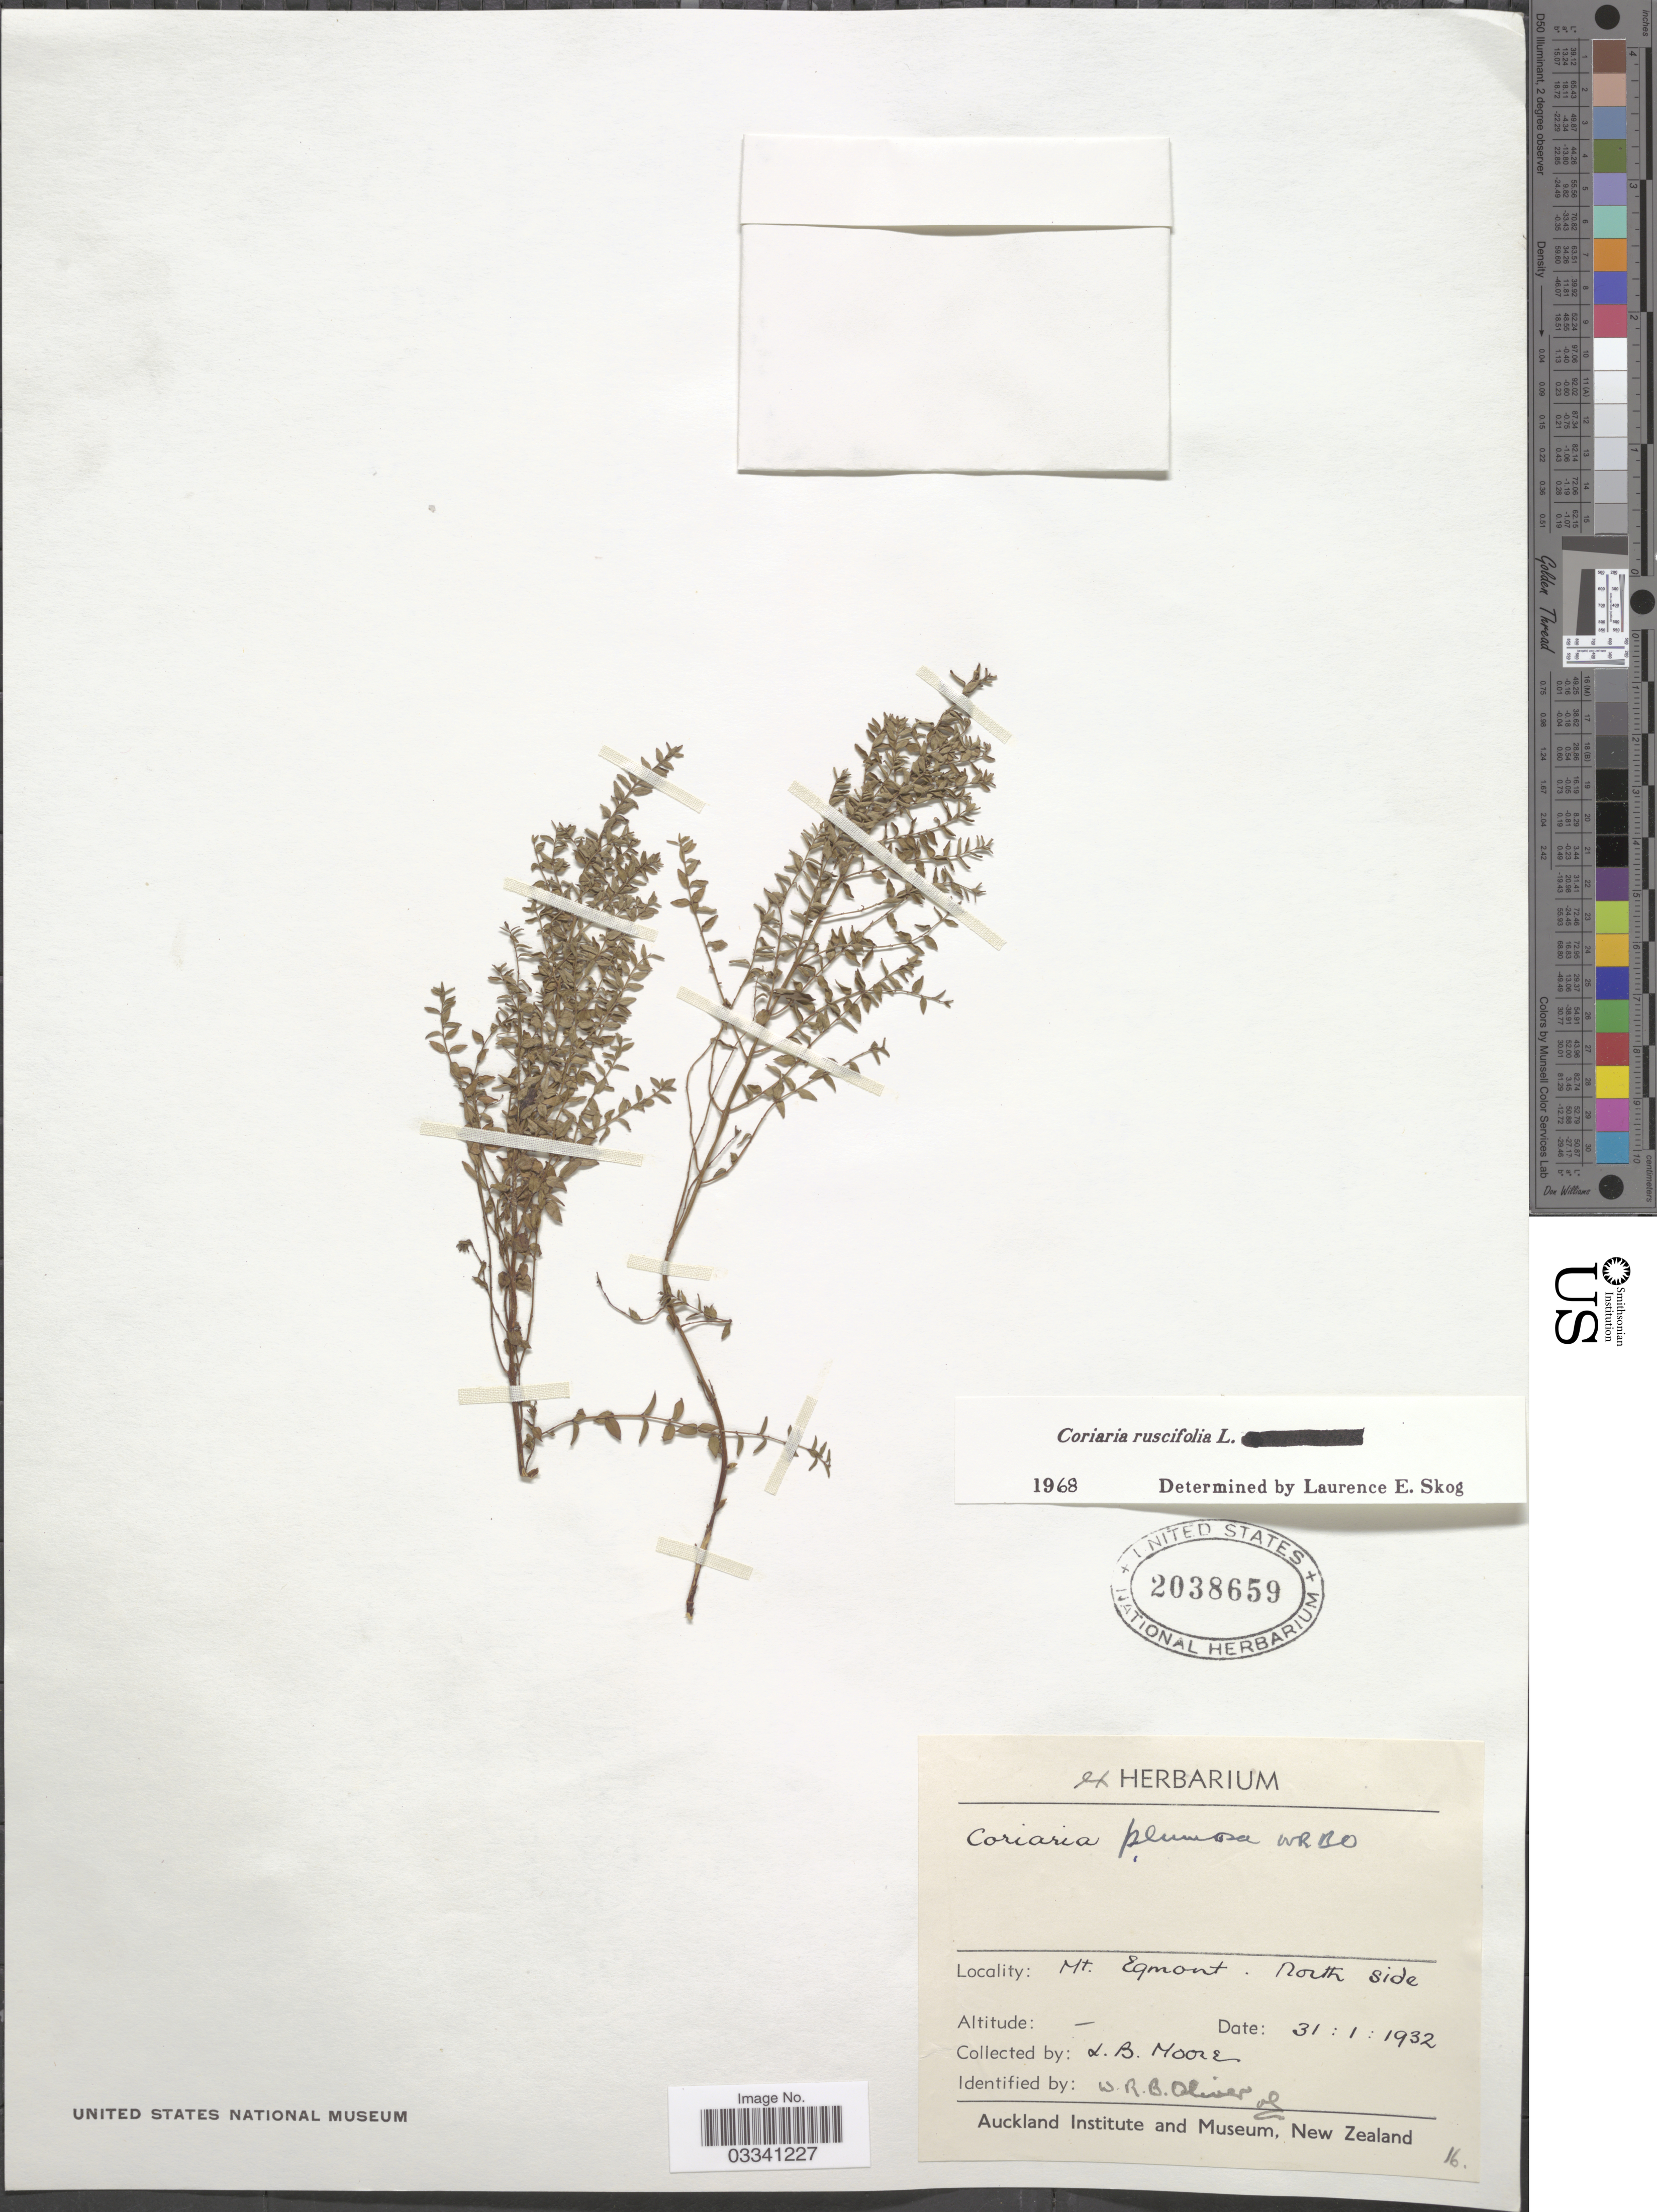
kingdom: Plantae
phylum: Tracheophyta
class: Magnoliopsida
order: Cucurbitales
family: Coriariaceae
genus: Coriaria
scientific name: Coriaria ruscifolia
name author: L.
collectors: L. Moore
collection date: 1932-01-31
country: New Zealand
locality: Mt. Egmont, North side.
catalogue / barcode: US 2038659